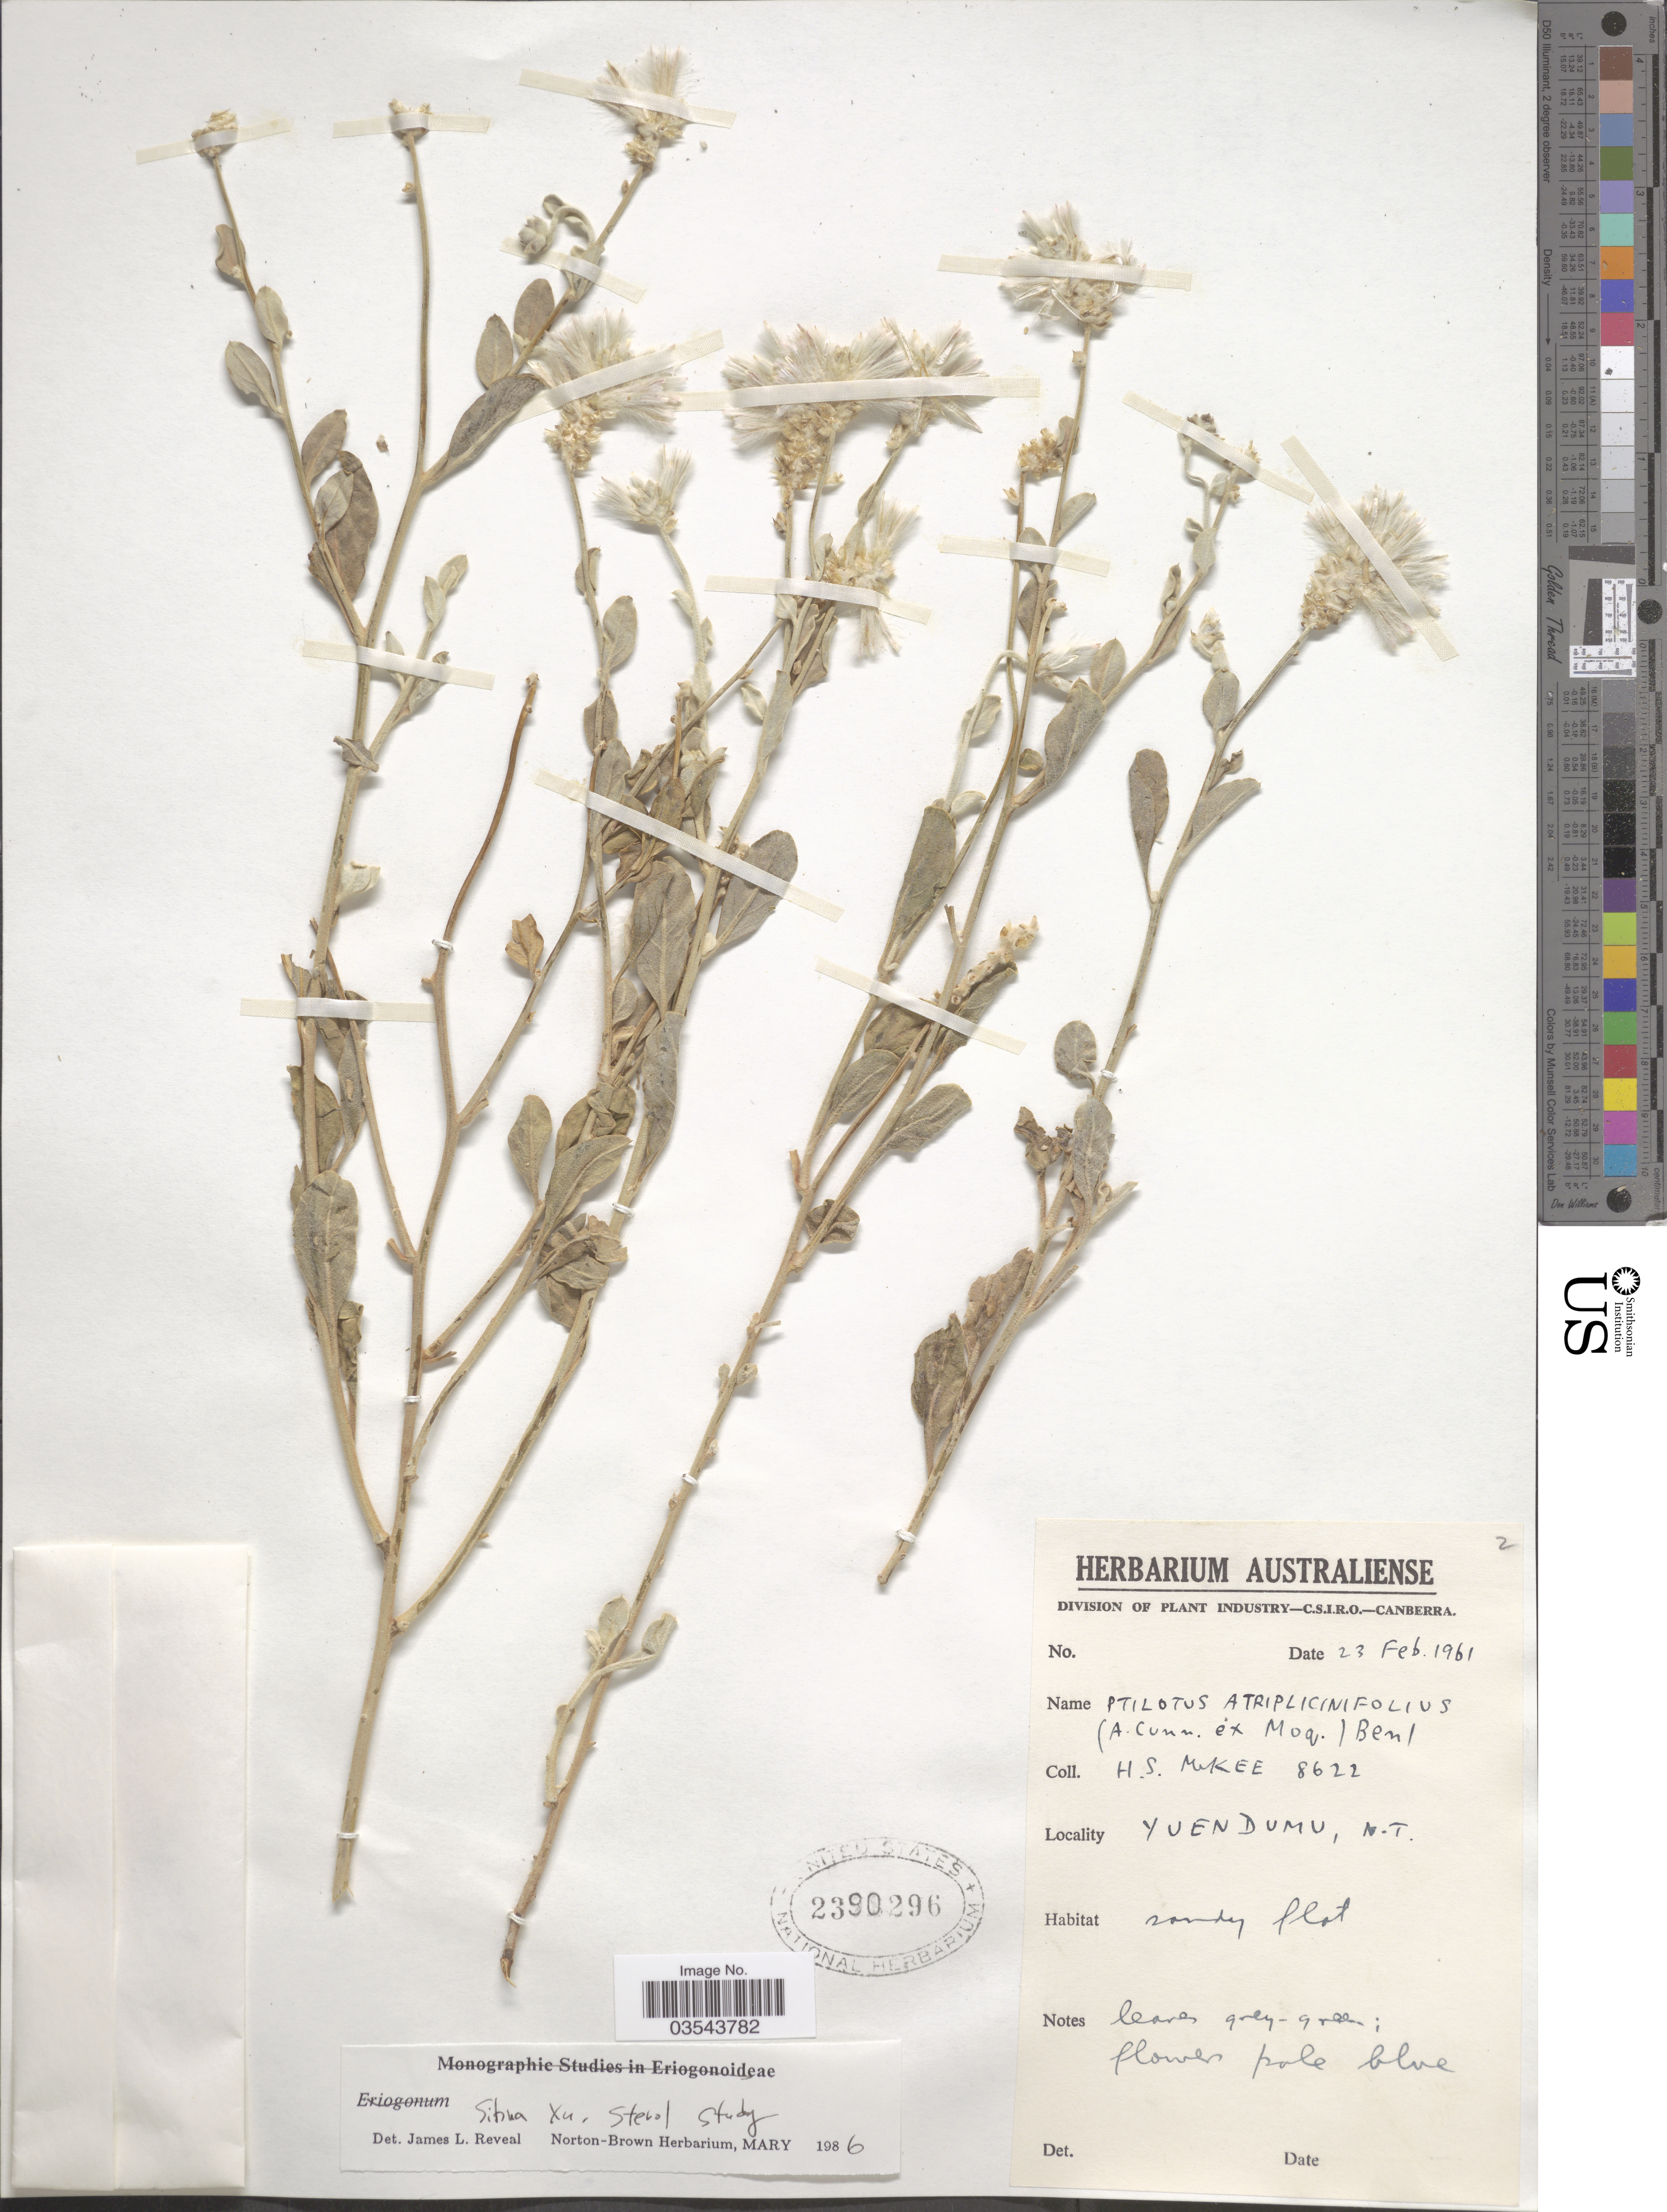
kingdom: Plantae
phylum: Tracheophyta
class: Magnoliopsida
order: Caryophyllales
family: Amaranthaceae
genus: Ptilotus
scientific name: Ptilotus sessilifolius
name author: (Lindl.) Benl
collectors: H. S. McKee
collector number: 8622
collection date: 1961-02-23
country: Australia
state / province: Northern Territory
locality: Yuendumu.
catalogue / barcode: US 2390296